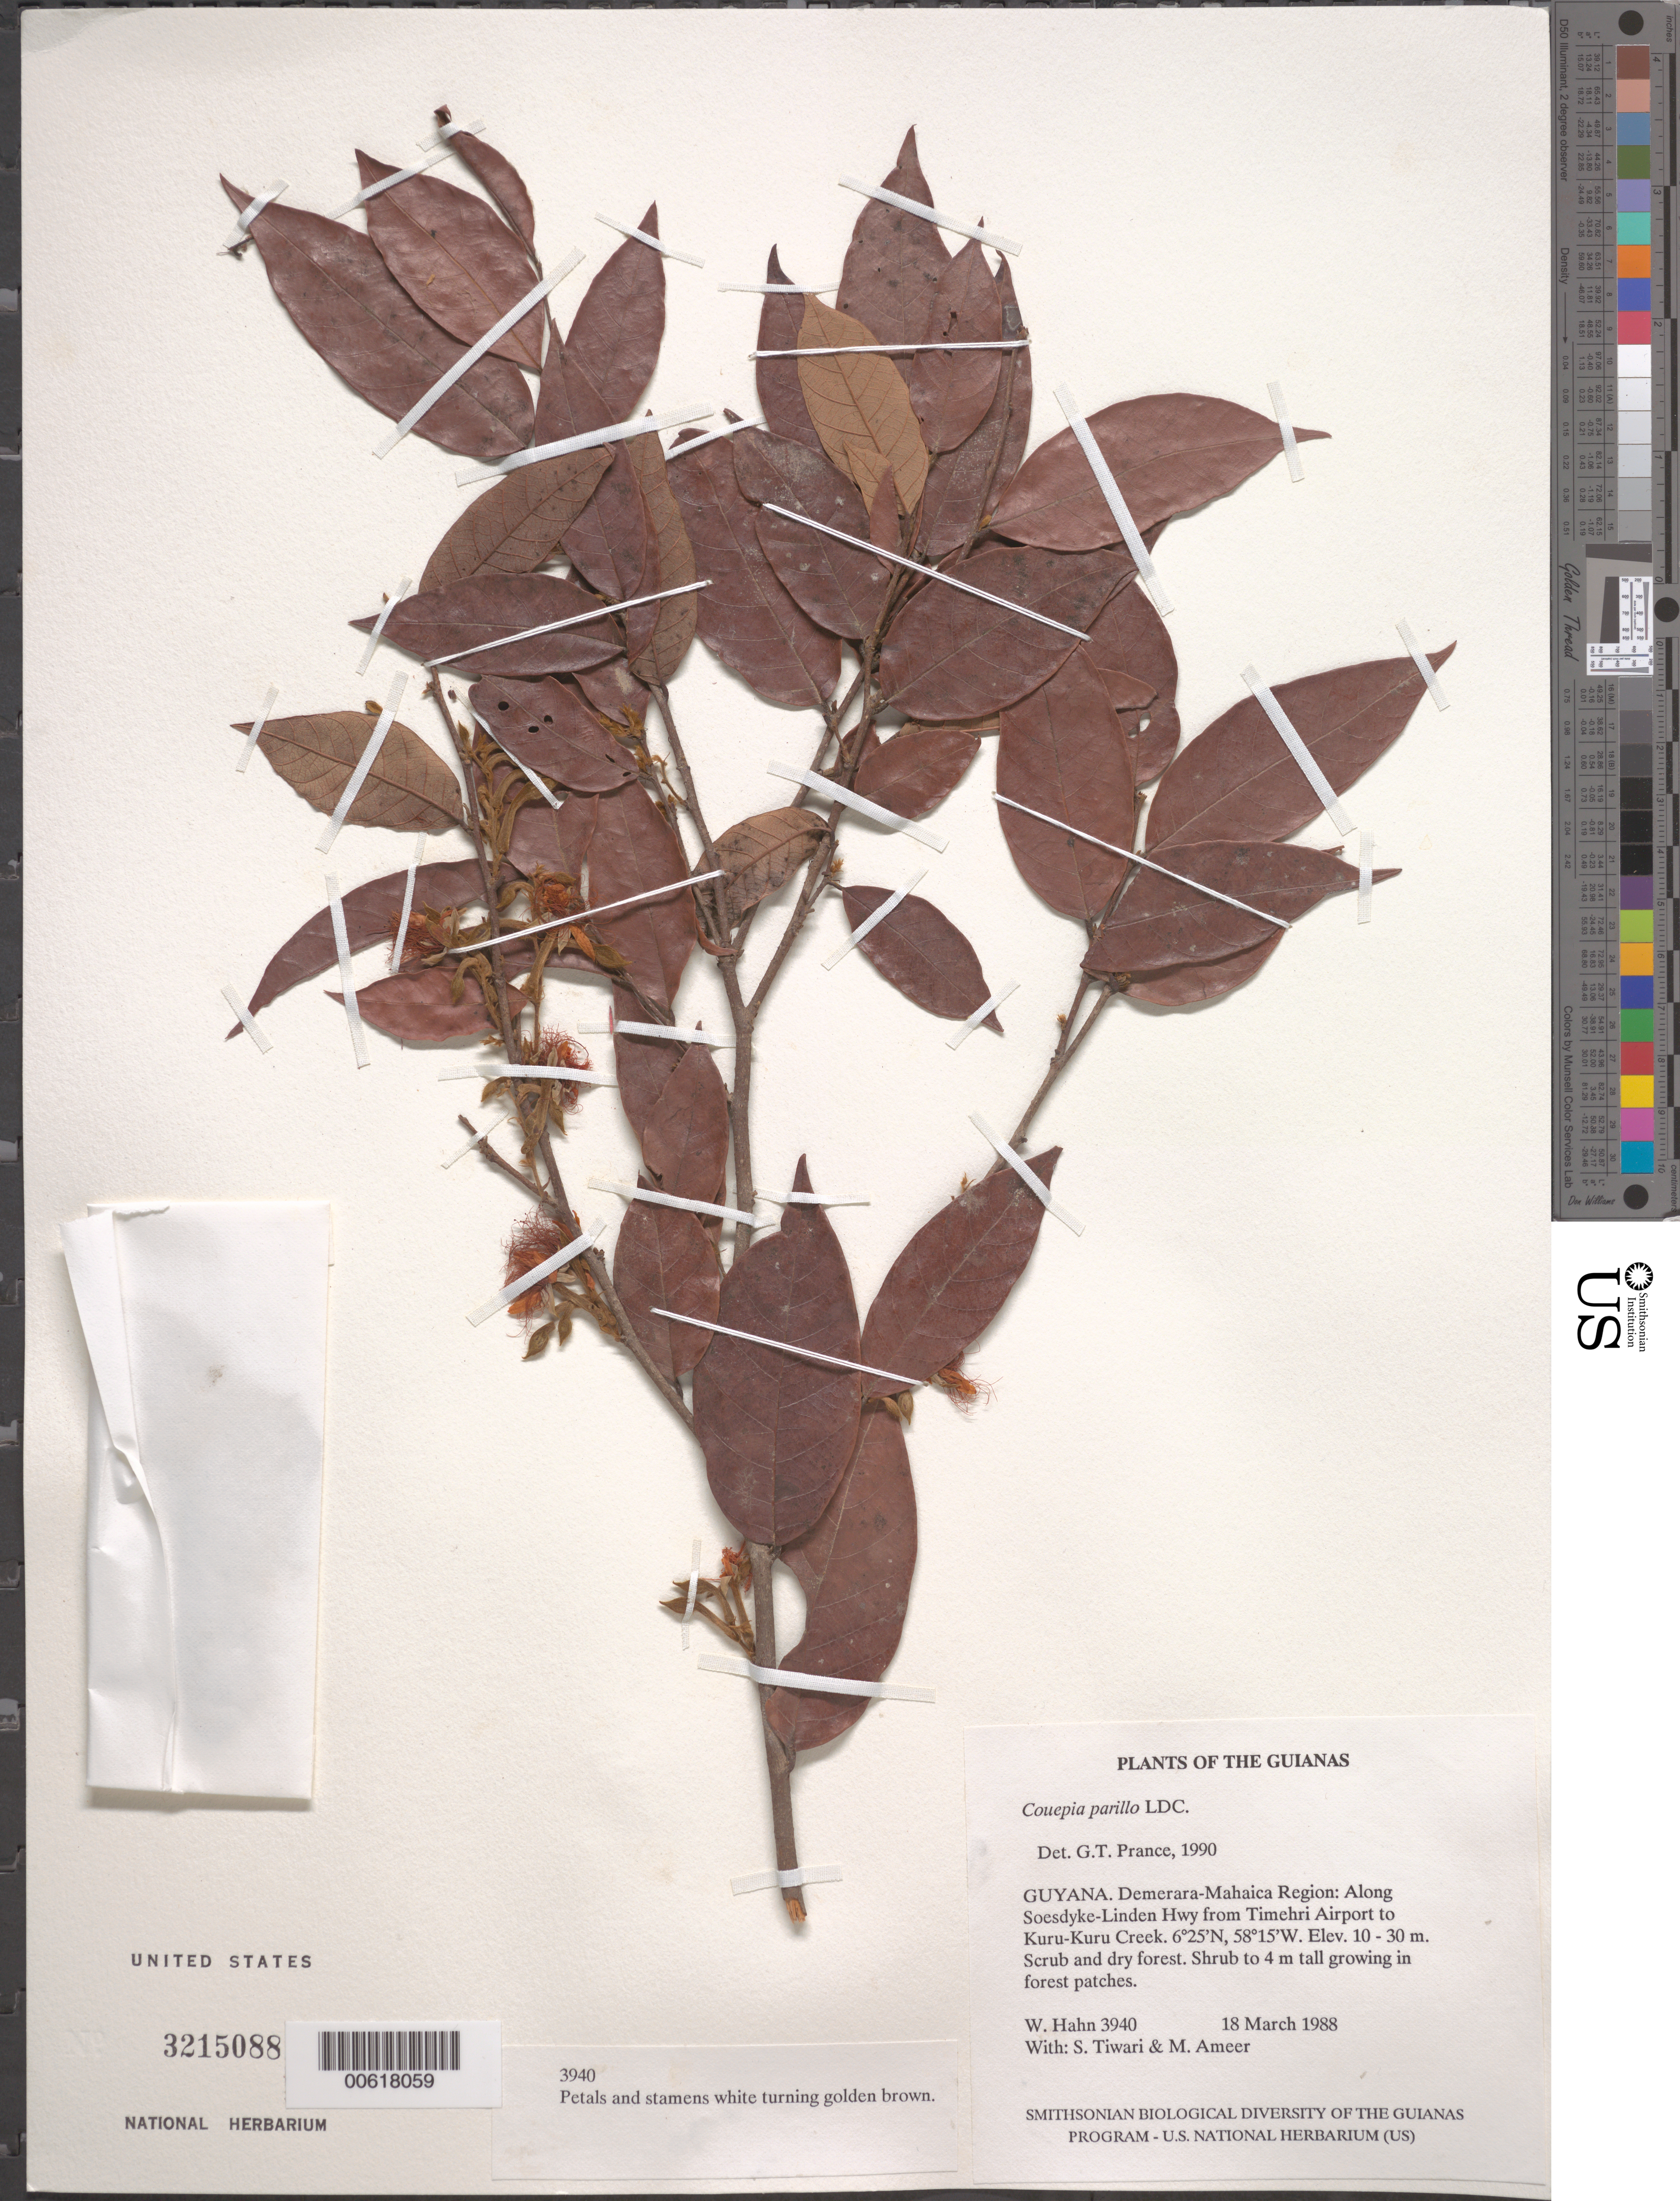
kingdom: Plantae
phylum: Tracheophyta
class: Magnoliopsida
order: Malpighiales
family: Chrysobalanaceae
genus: Gaulettia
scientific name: Gaulettia parillo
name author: (DC.) Sothers & Prance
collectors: W. Hahn, S. Tiwari & M. Ameer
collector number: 3940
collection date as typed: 18 March 1988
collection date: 1988-03-18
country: Guyana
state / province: Demerara-Mahaica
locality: Along Soesdyke-Linden Hwy from Timehri Airport to Kuru-Kuru Creek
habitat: Scrub and dry forest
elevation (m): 10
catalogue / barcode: US 3215088